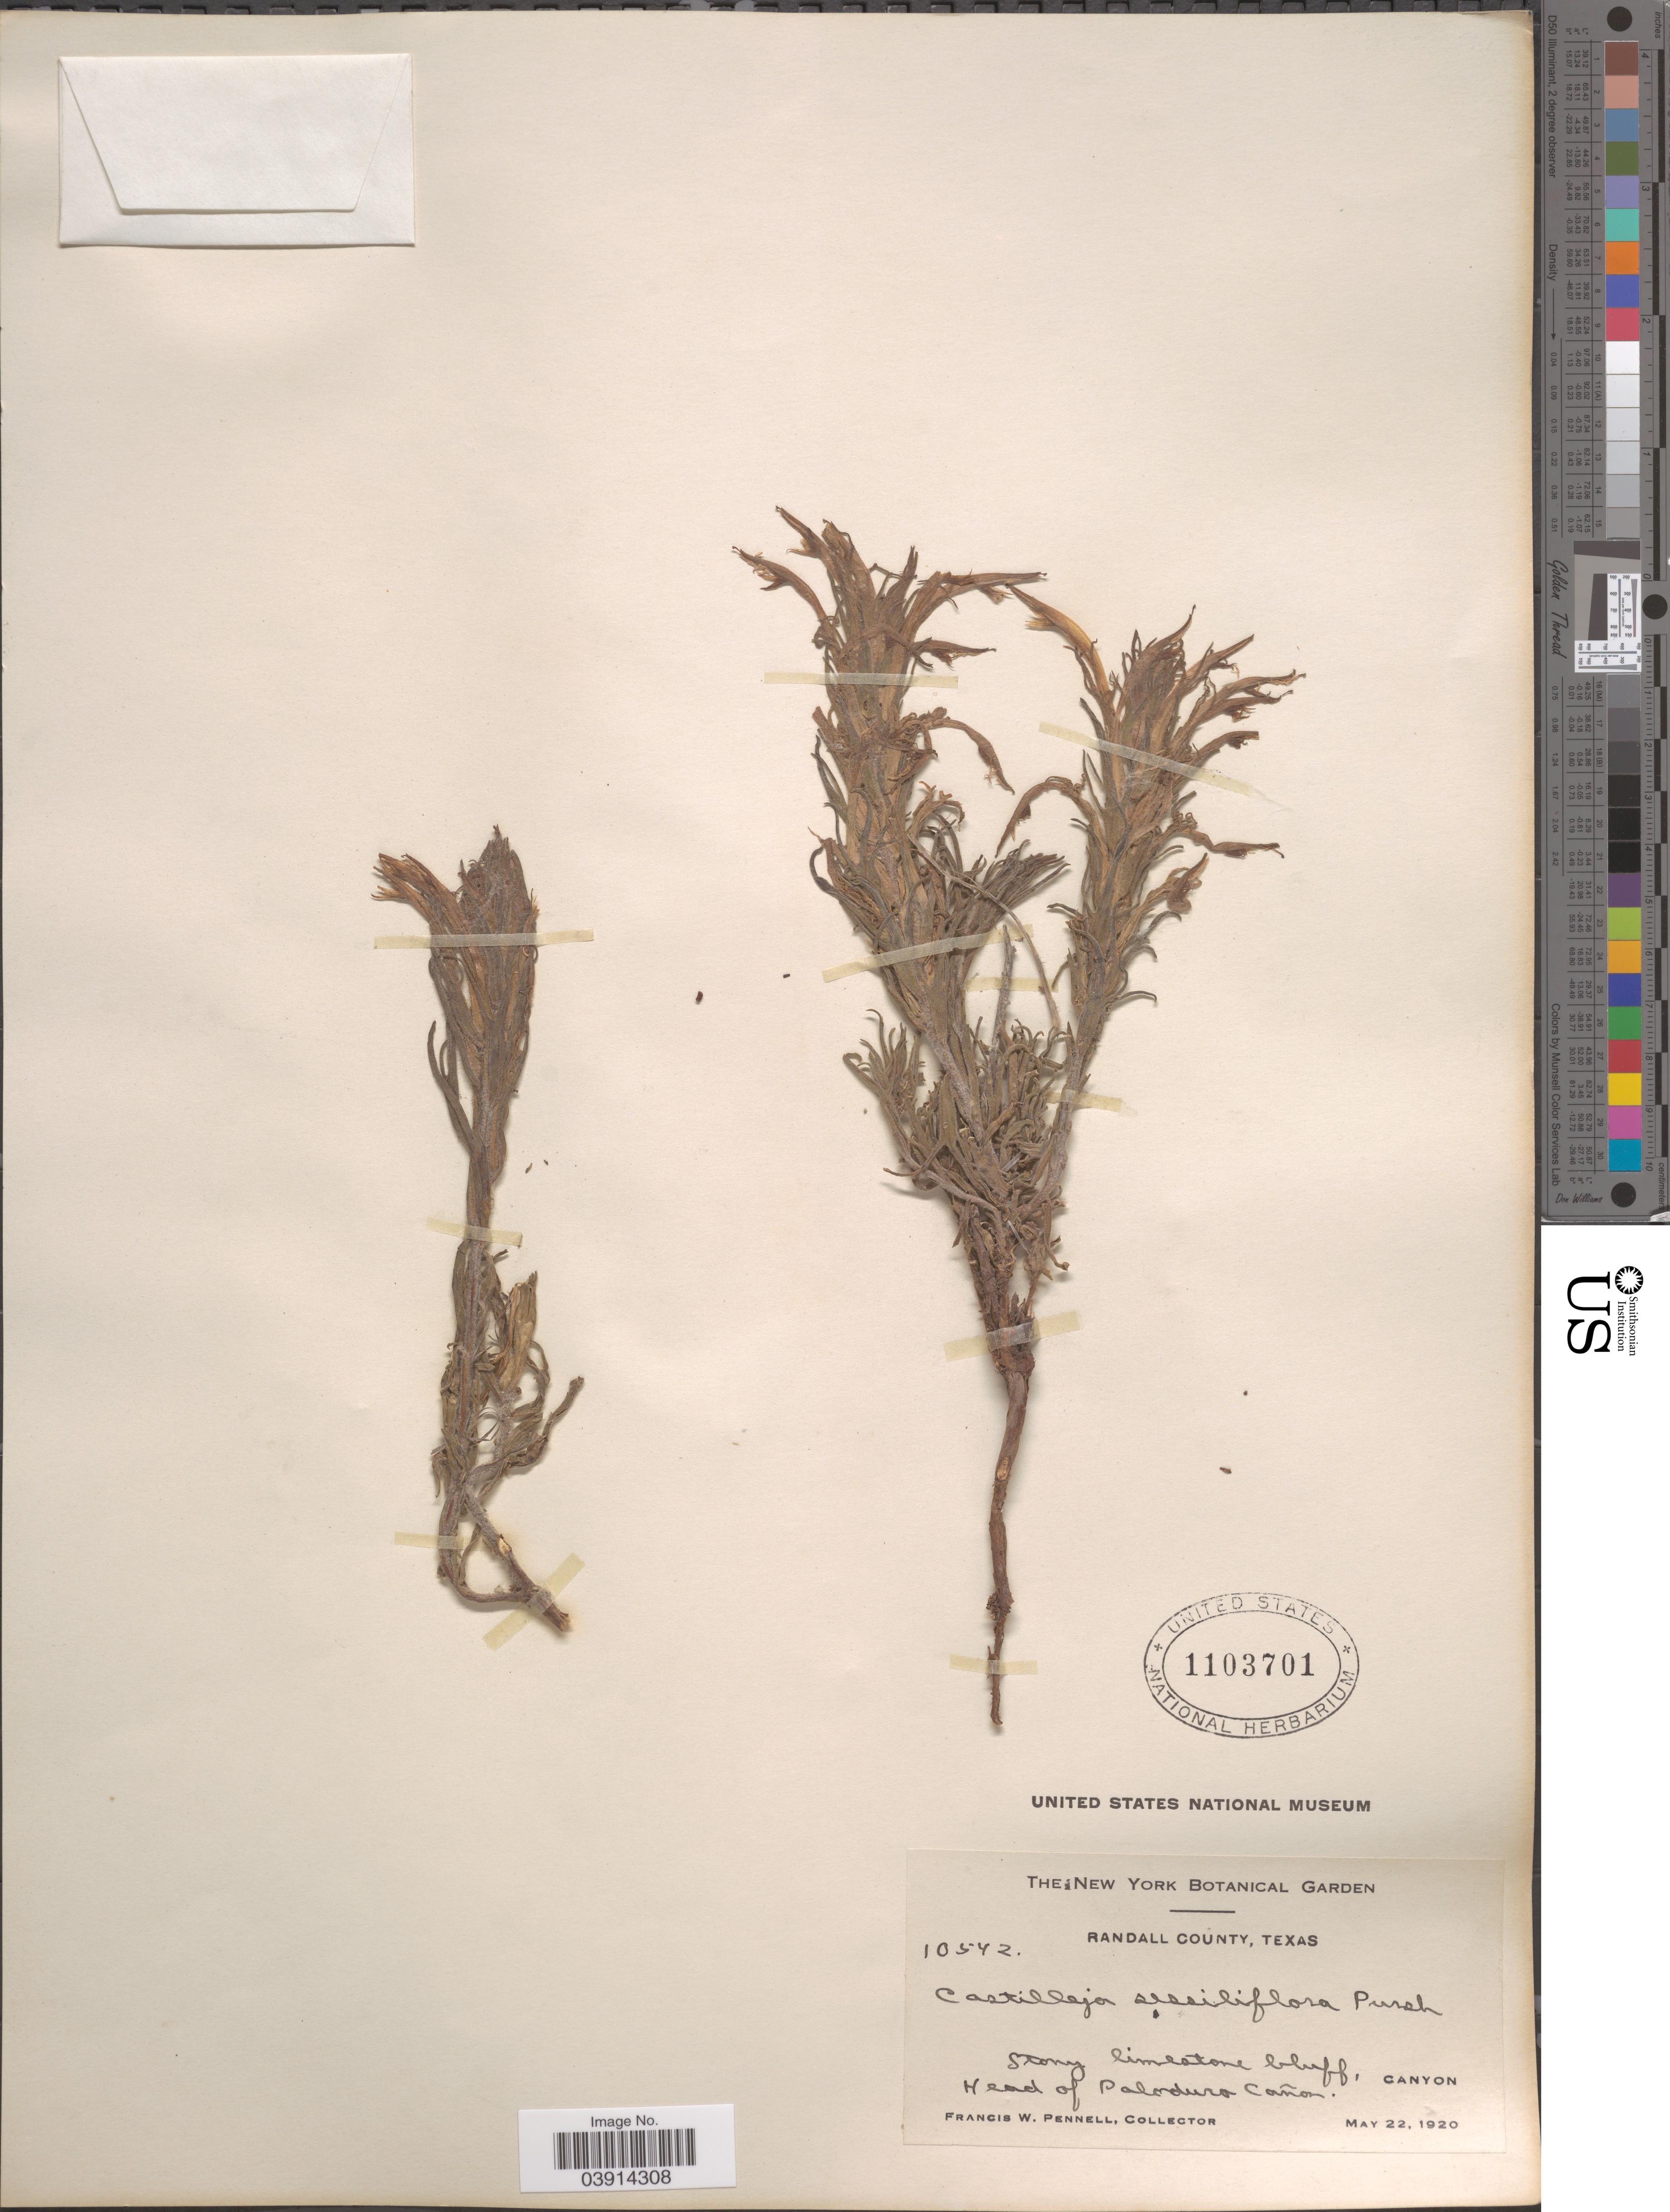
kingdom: Plantae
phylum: Tracheophyta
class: Magnoliopsida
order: Lamiales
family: Orobanchaceae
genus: Castilleja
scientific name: Castilleja sessiliflora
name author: Pursh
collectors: F. W. Pennell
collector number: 10542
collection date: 1920-05-22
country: United States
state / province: Texas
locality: Randall County. Head of Palorduro Cañon.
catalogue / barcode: US 1103701